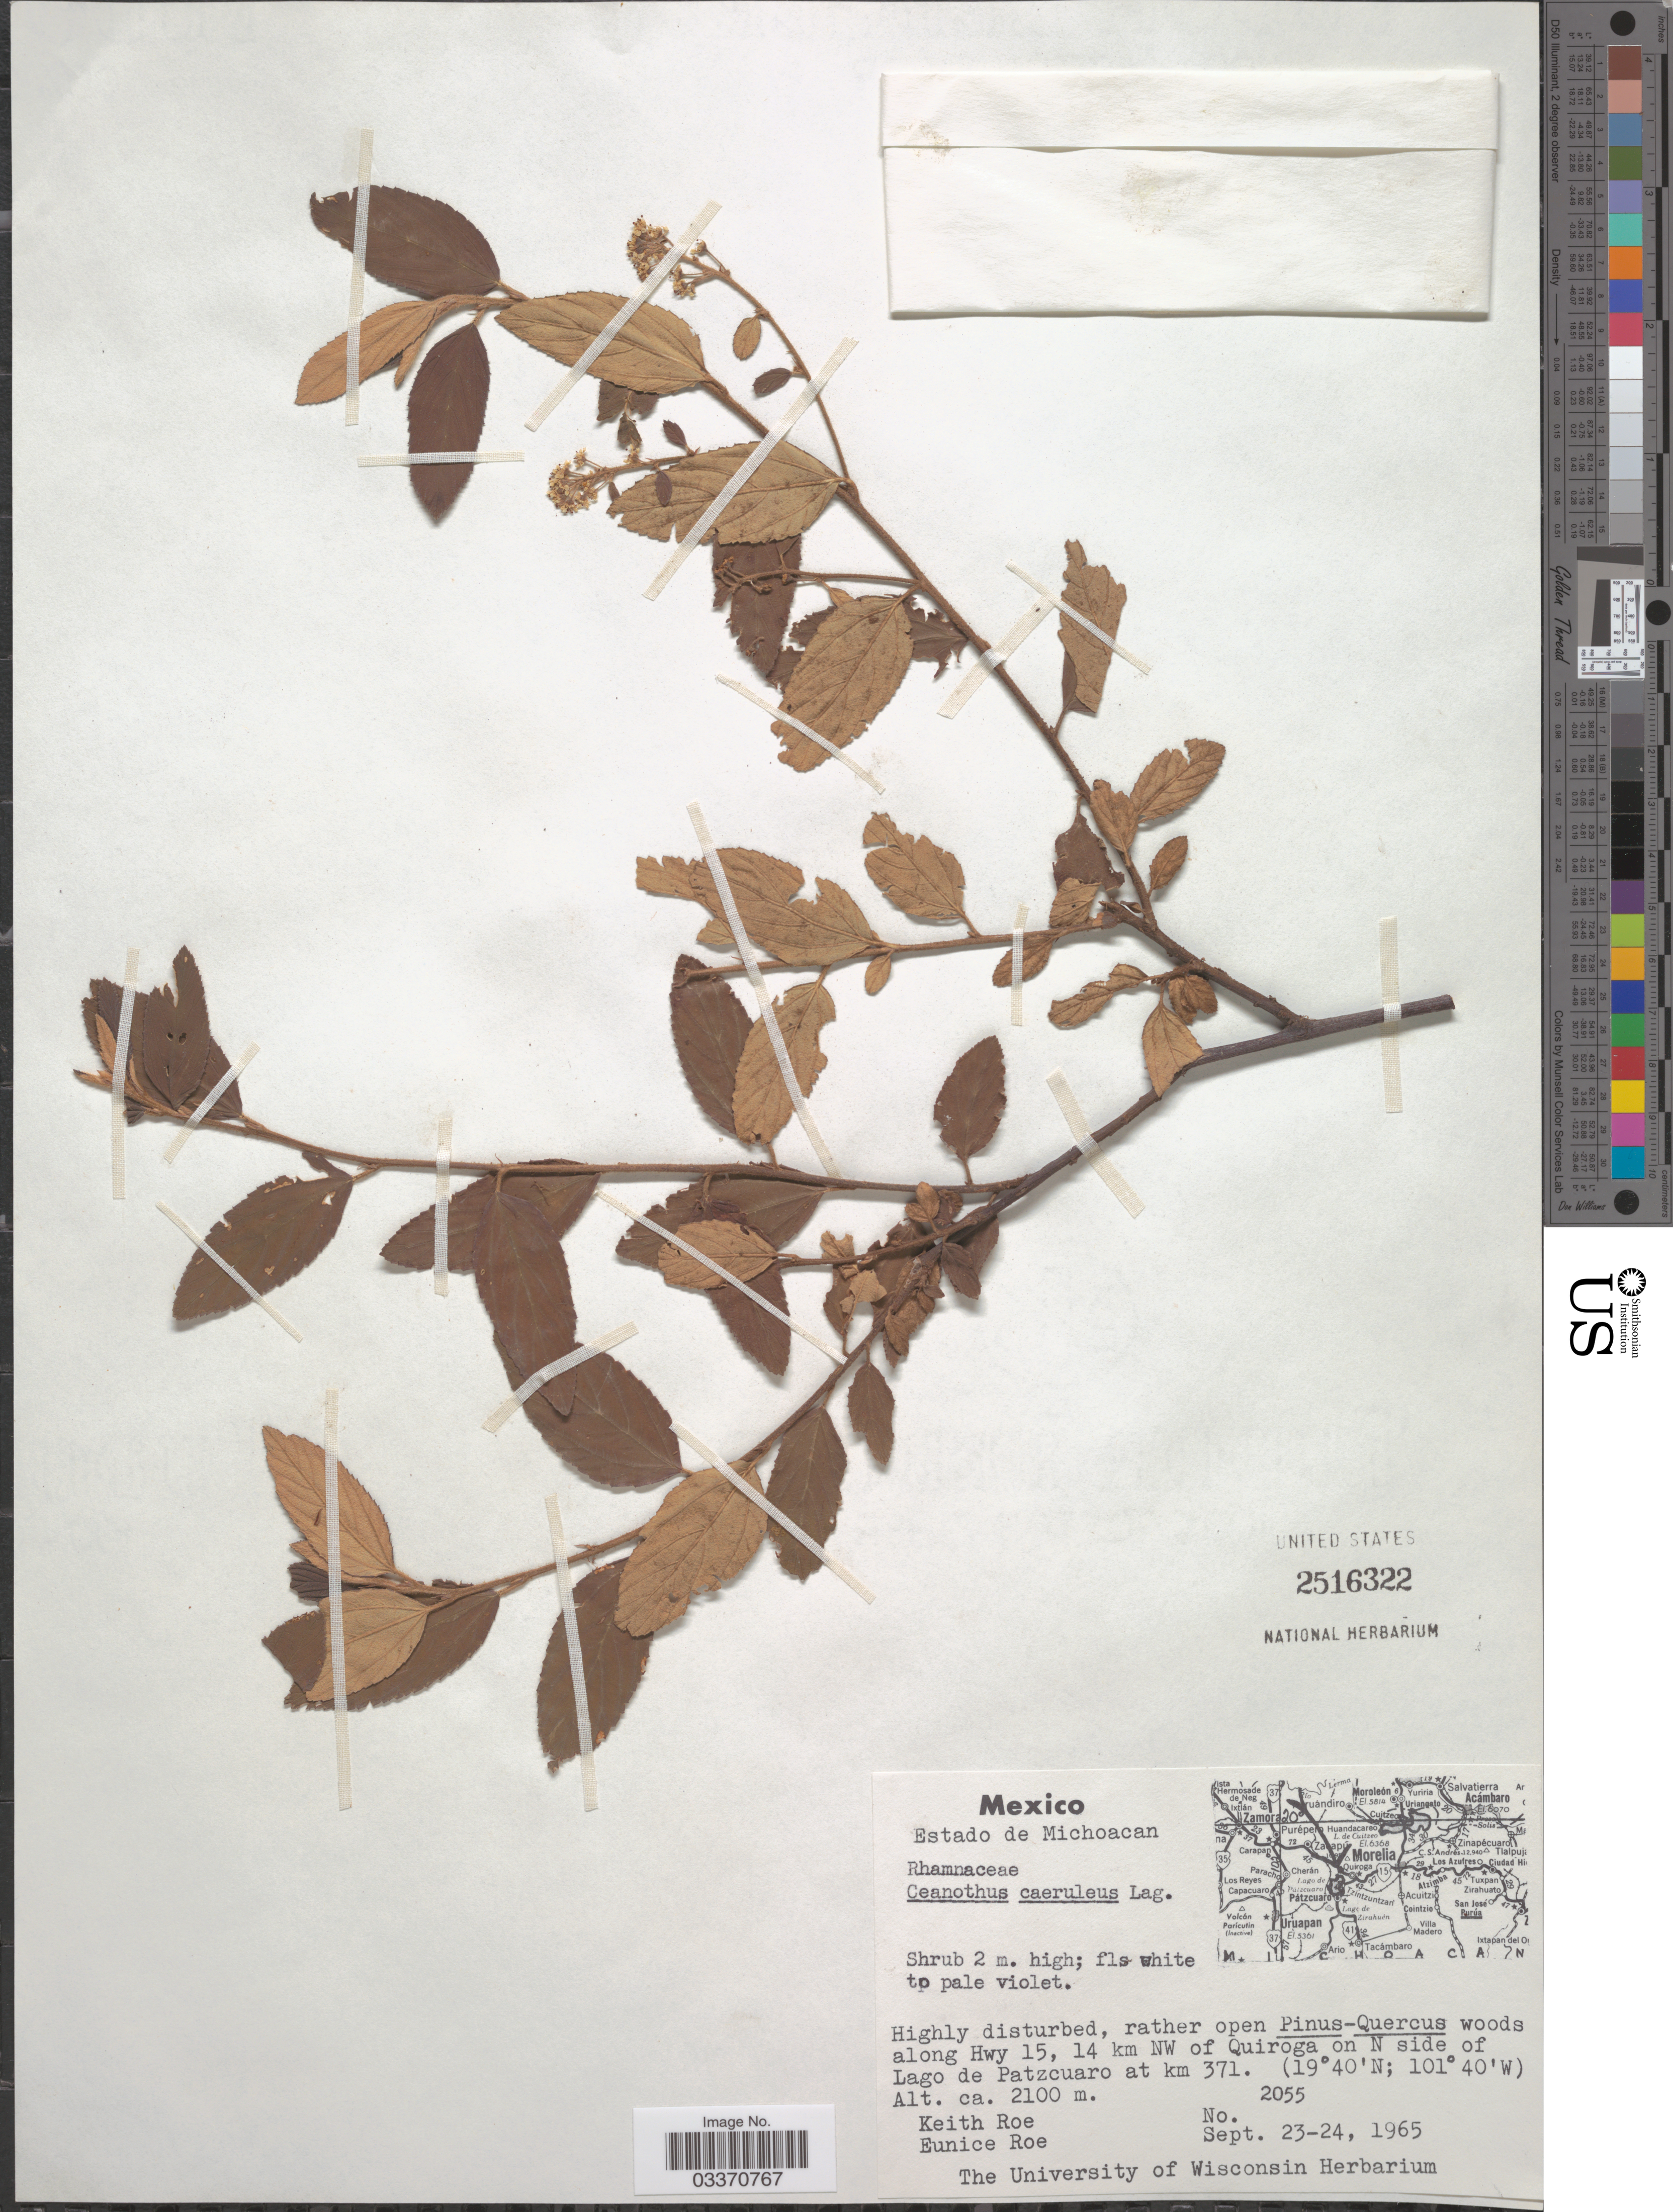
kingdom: Plantae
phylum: Tracheophyta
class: Magnoliopsida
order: Rosales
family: Rhamnaceae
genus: Ceanothus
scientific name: Ceanothus caeruleus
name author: Lag.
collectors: K. E. Roe & E. Roe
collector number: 2055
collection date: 1965-09-23/1965-09-24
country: Mexico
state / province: Michoacán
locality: Along Hwy 15, 14 km NW of Quiroga on N side of Lago de Patzcuaro at km 371.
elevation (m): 2100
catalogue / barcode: US 2516322